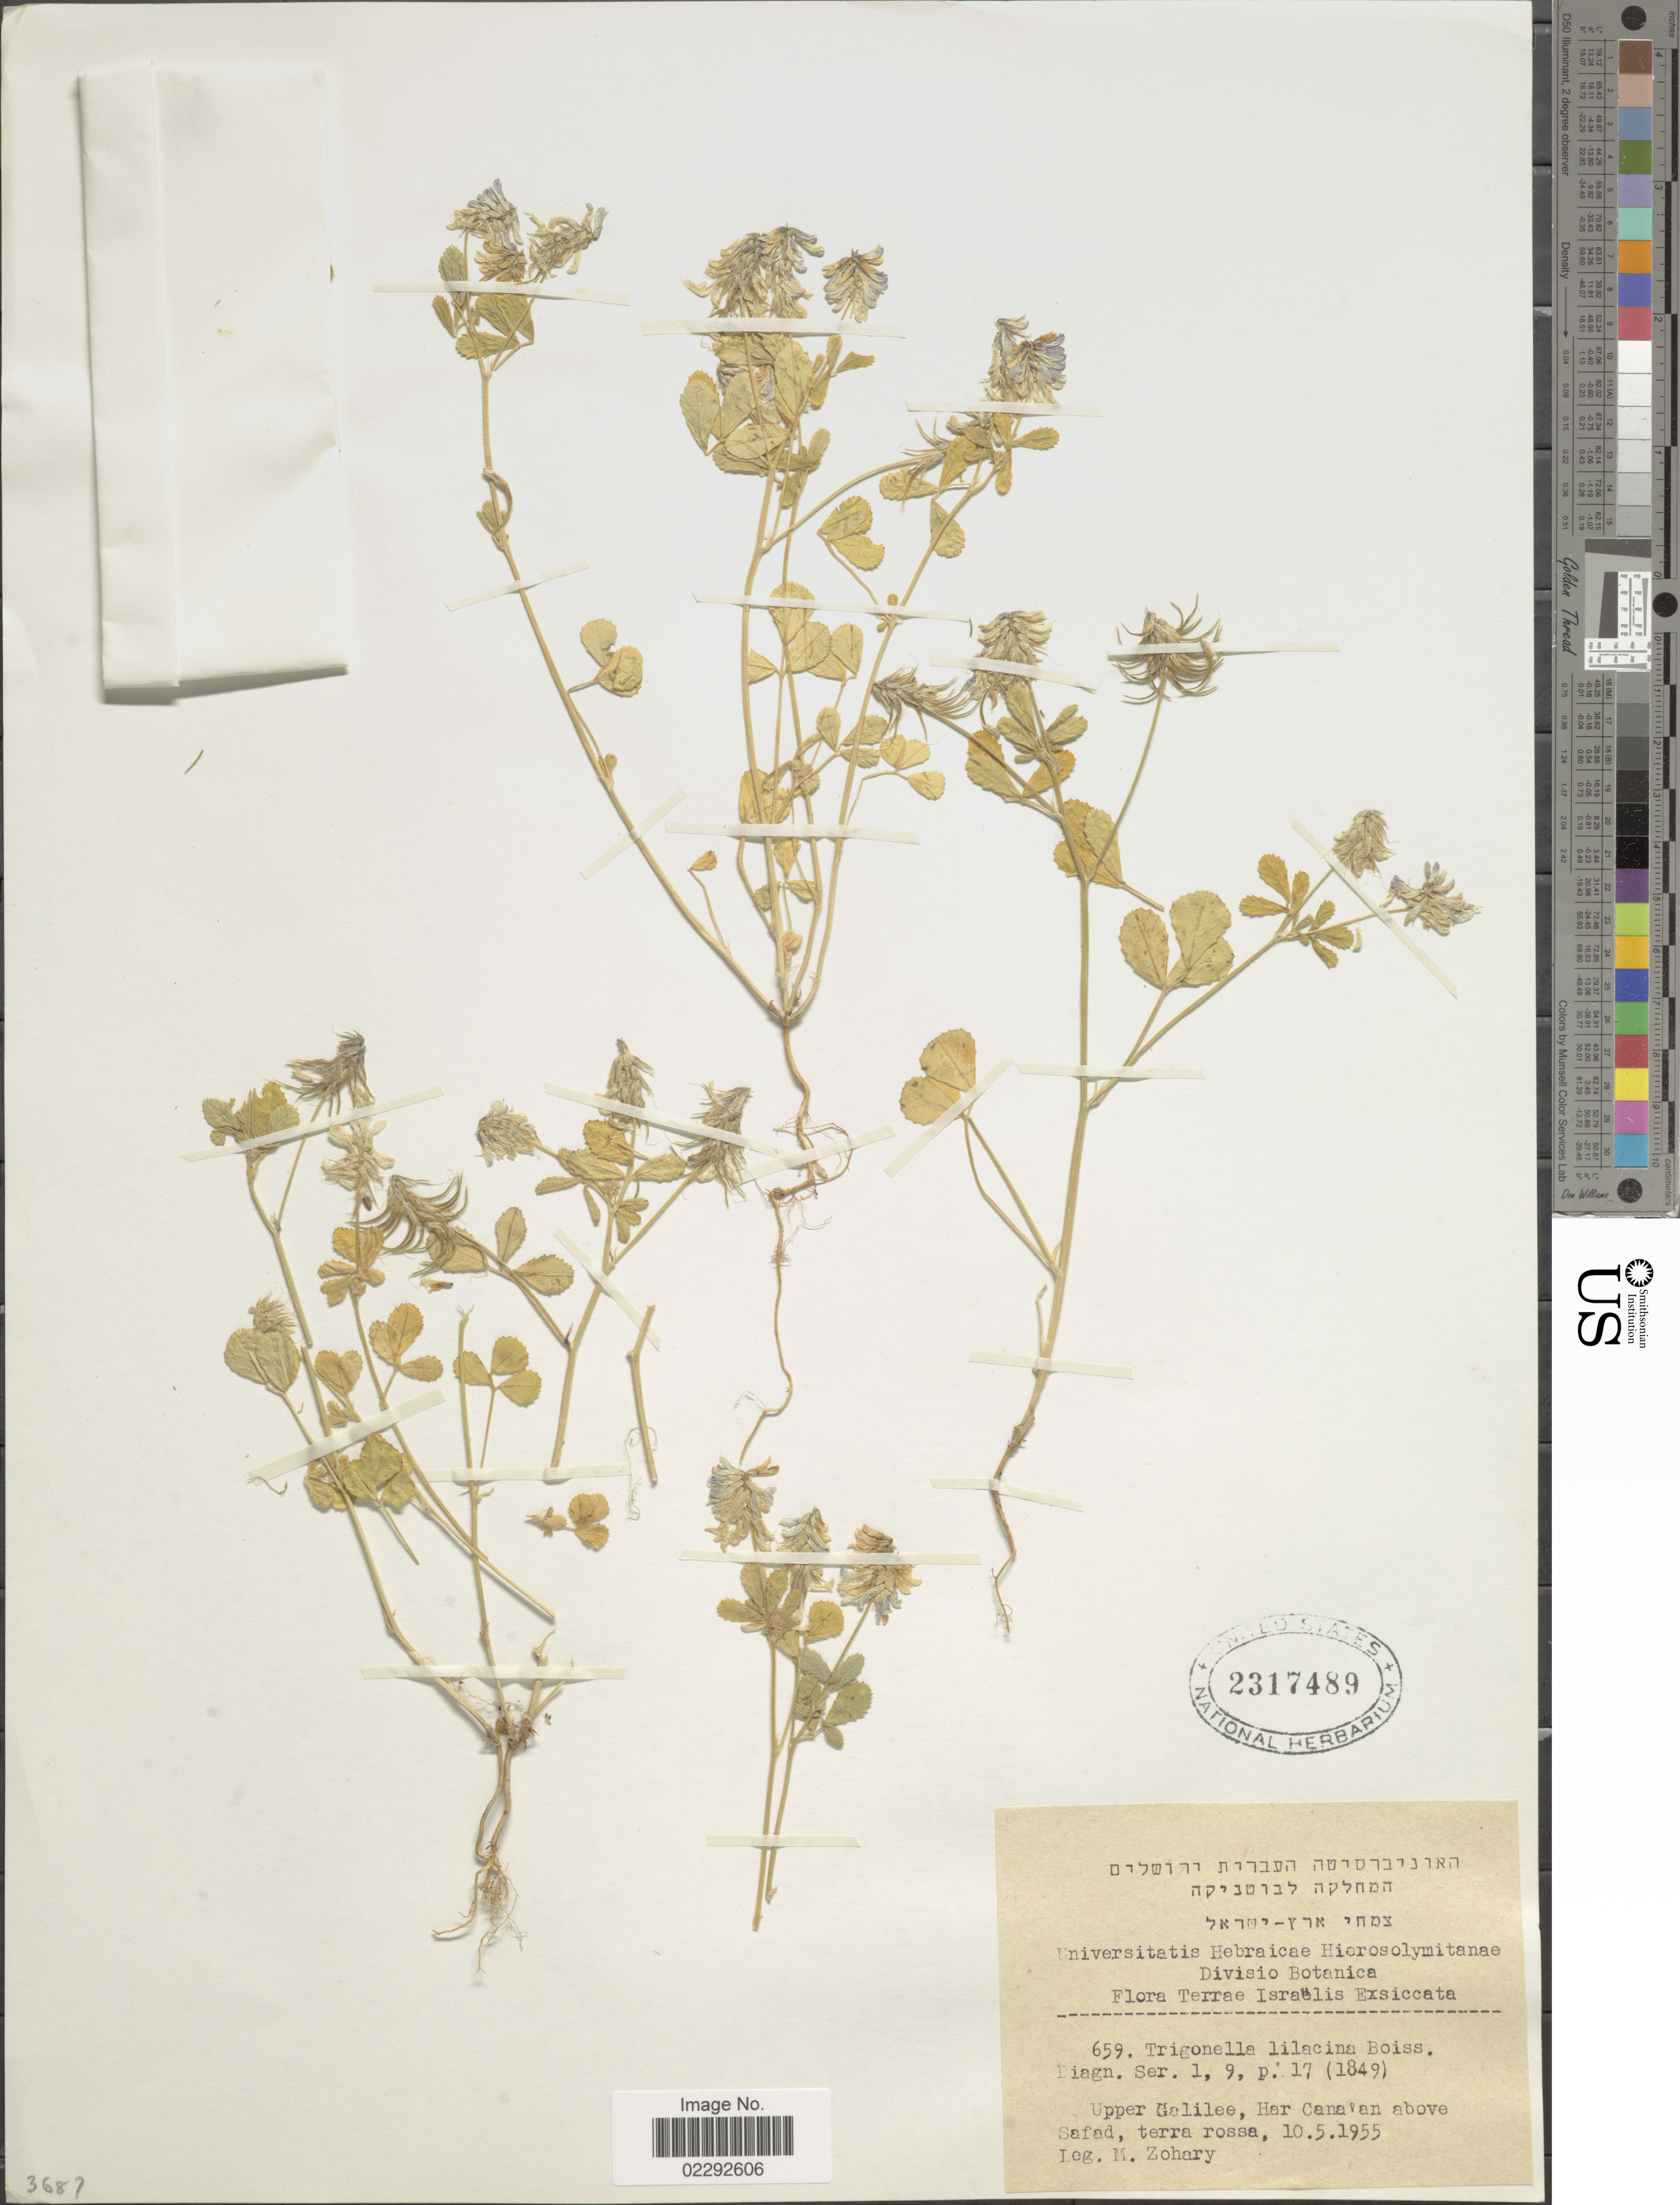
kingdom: Plantae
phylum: Tracheophyta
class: Magnoliopsida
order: Fabales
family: Fabaceae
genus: Trigonella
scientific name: Trigonella lilacina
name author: Boiss.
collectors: M. Zohary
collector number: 659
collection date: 1955-05-10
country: Israel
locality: Upper Galilee, Har Cana'an above Safad, terra rossa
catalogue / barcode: US 2317489